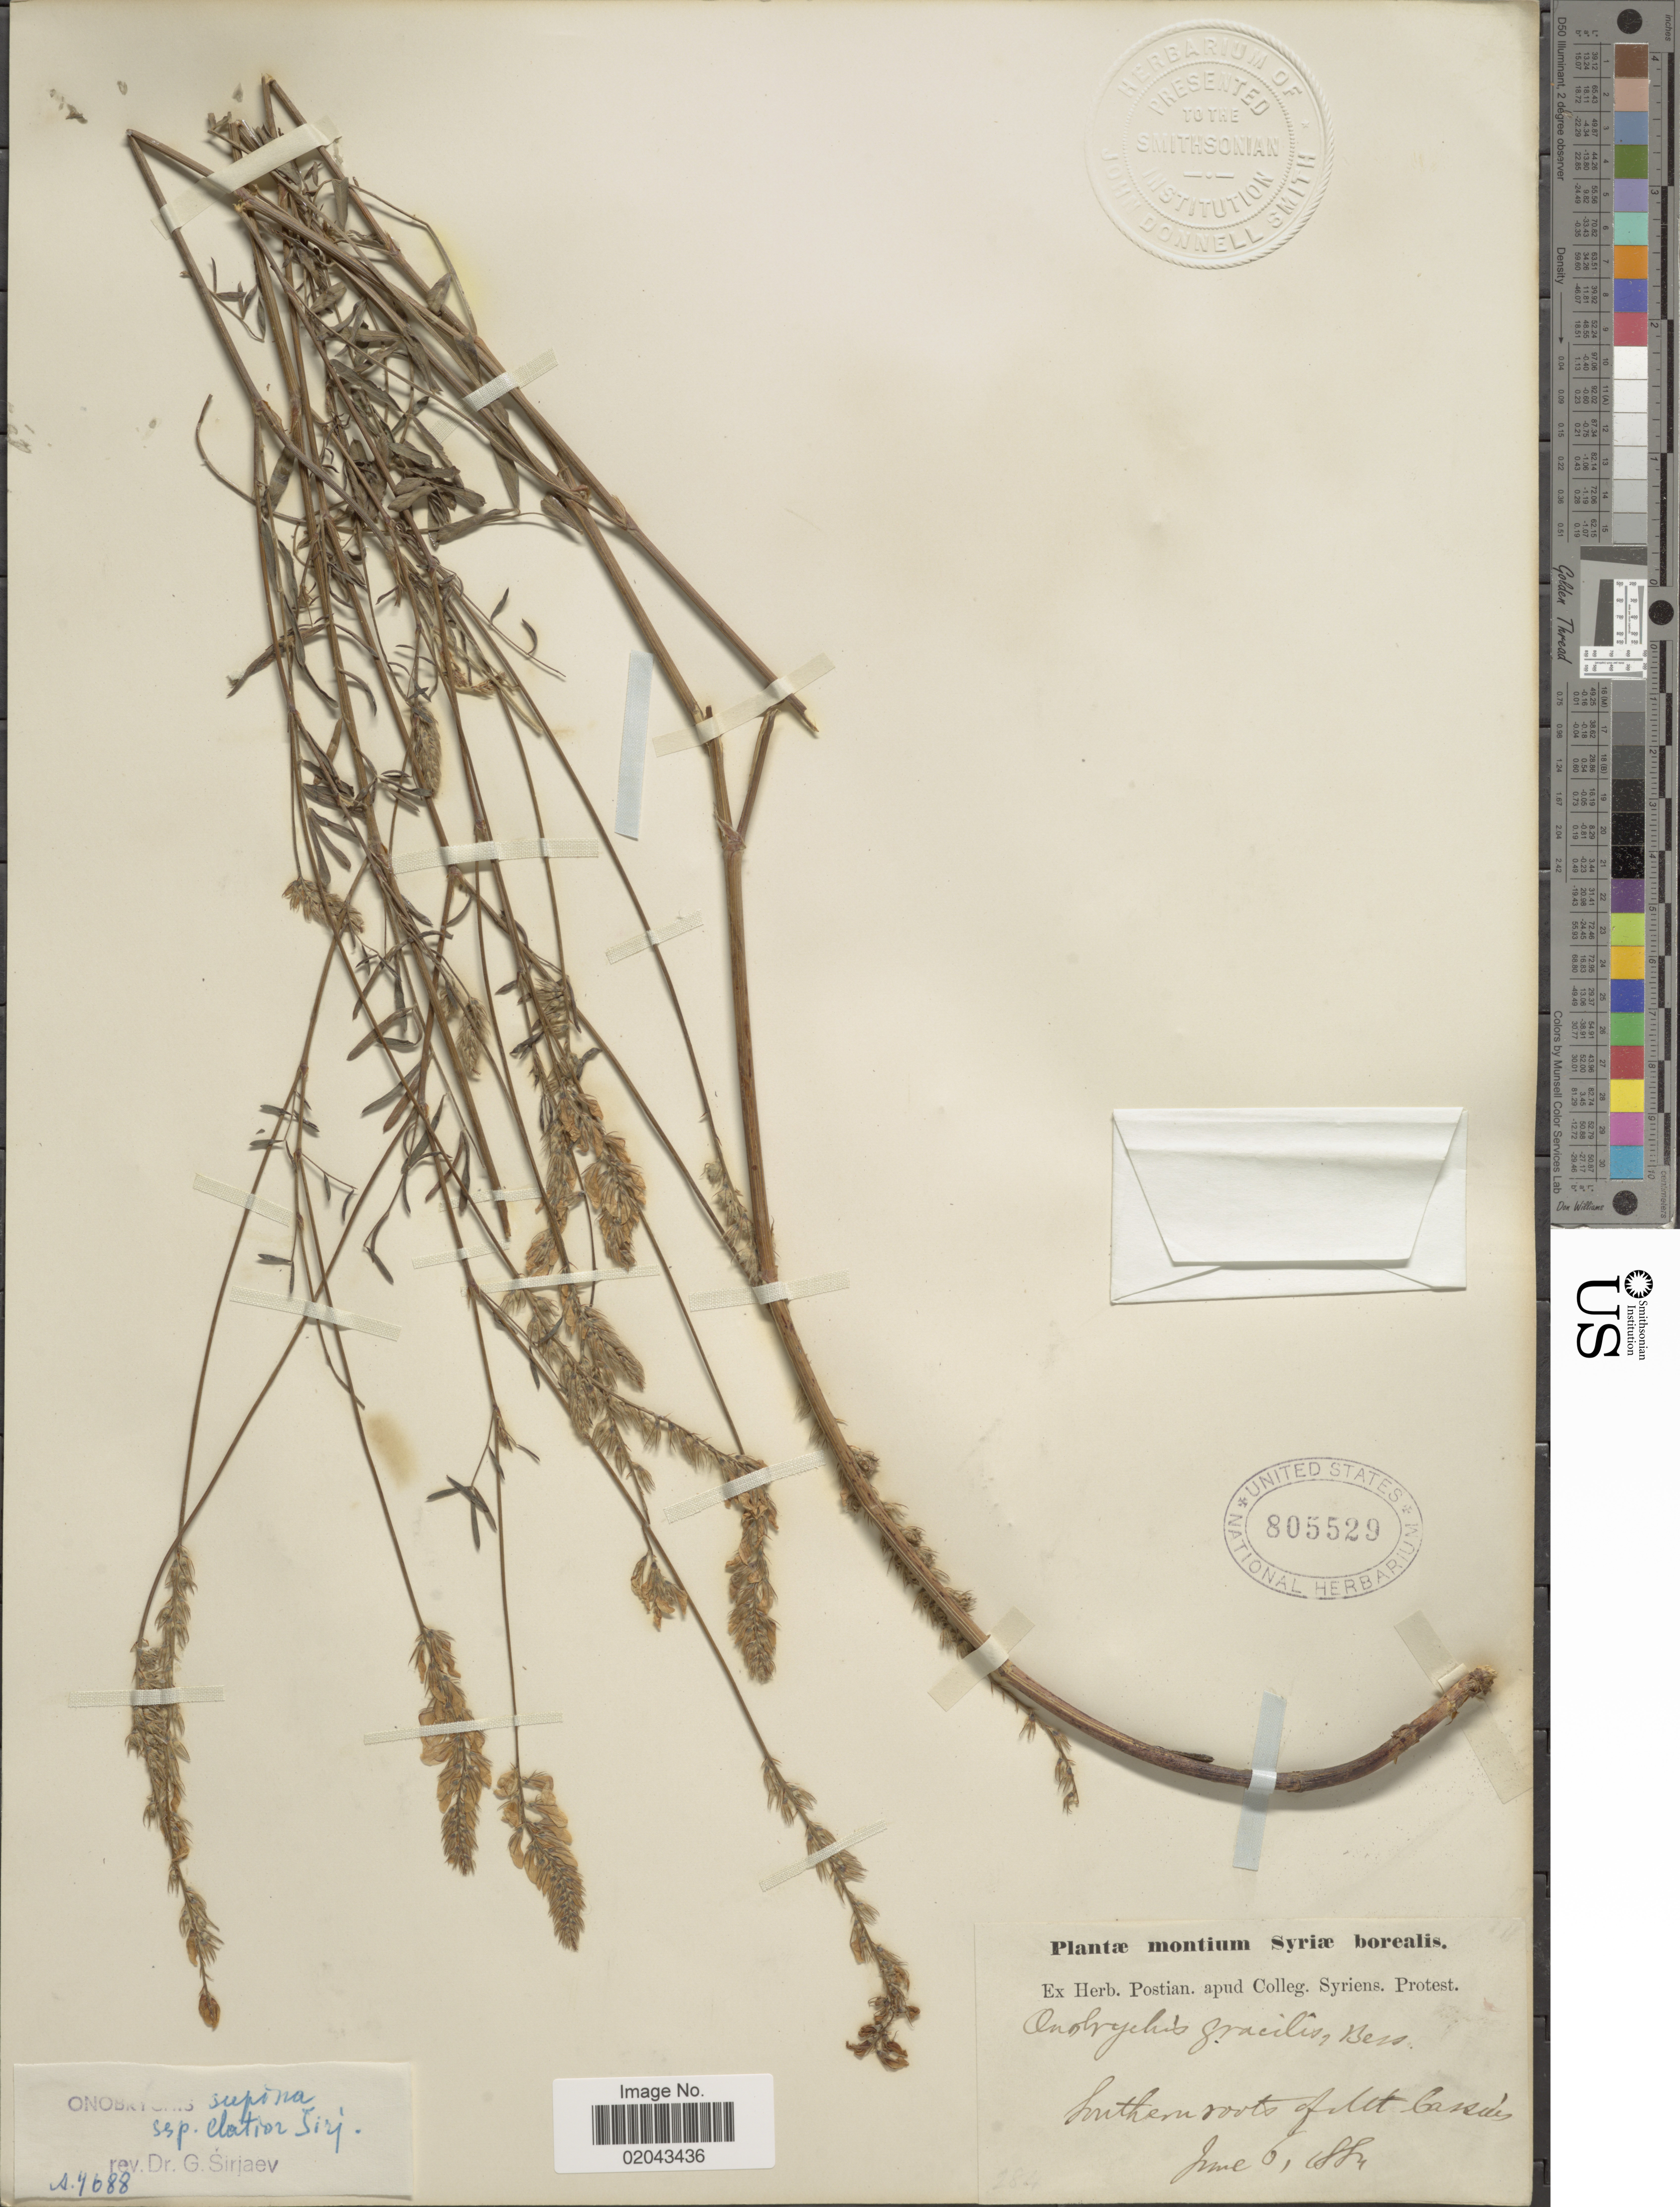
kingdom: Plantae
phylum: Tracheophyta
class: Magnoliopsida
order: Fabales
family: Fabaceae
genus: Onobrychis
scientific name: Onobrychis supina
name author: (Vill.) DC.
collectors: ex herb. Postian. apud Colleg. Syriens. Protest. USE "Fannie P. A. Shepard" (10308853) AS PRIMARY COLLECTOR INSTEAD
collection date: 1884-06-06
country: Syria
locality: Montium Syriae borealis, Southern of Mt Cassus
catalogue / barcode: US 805529